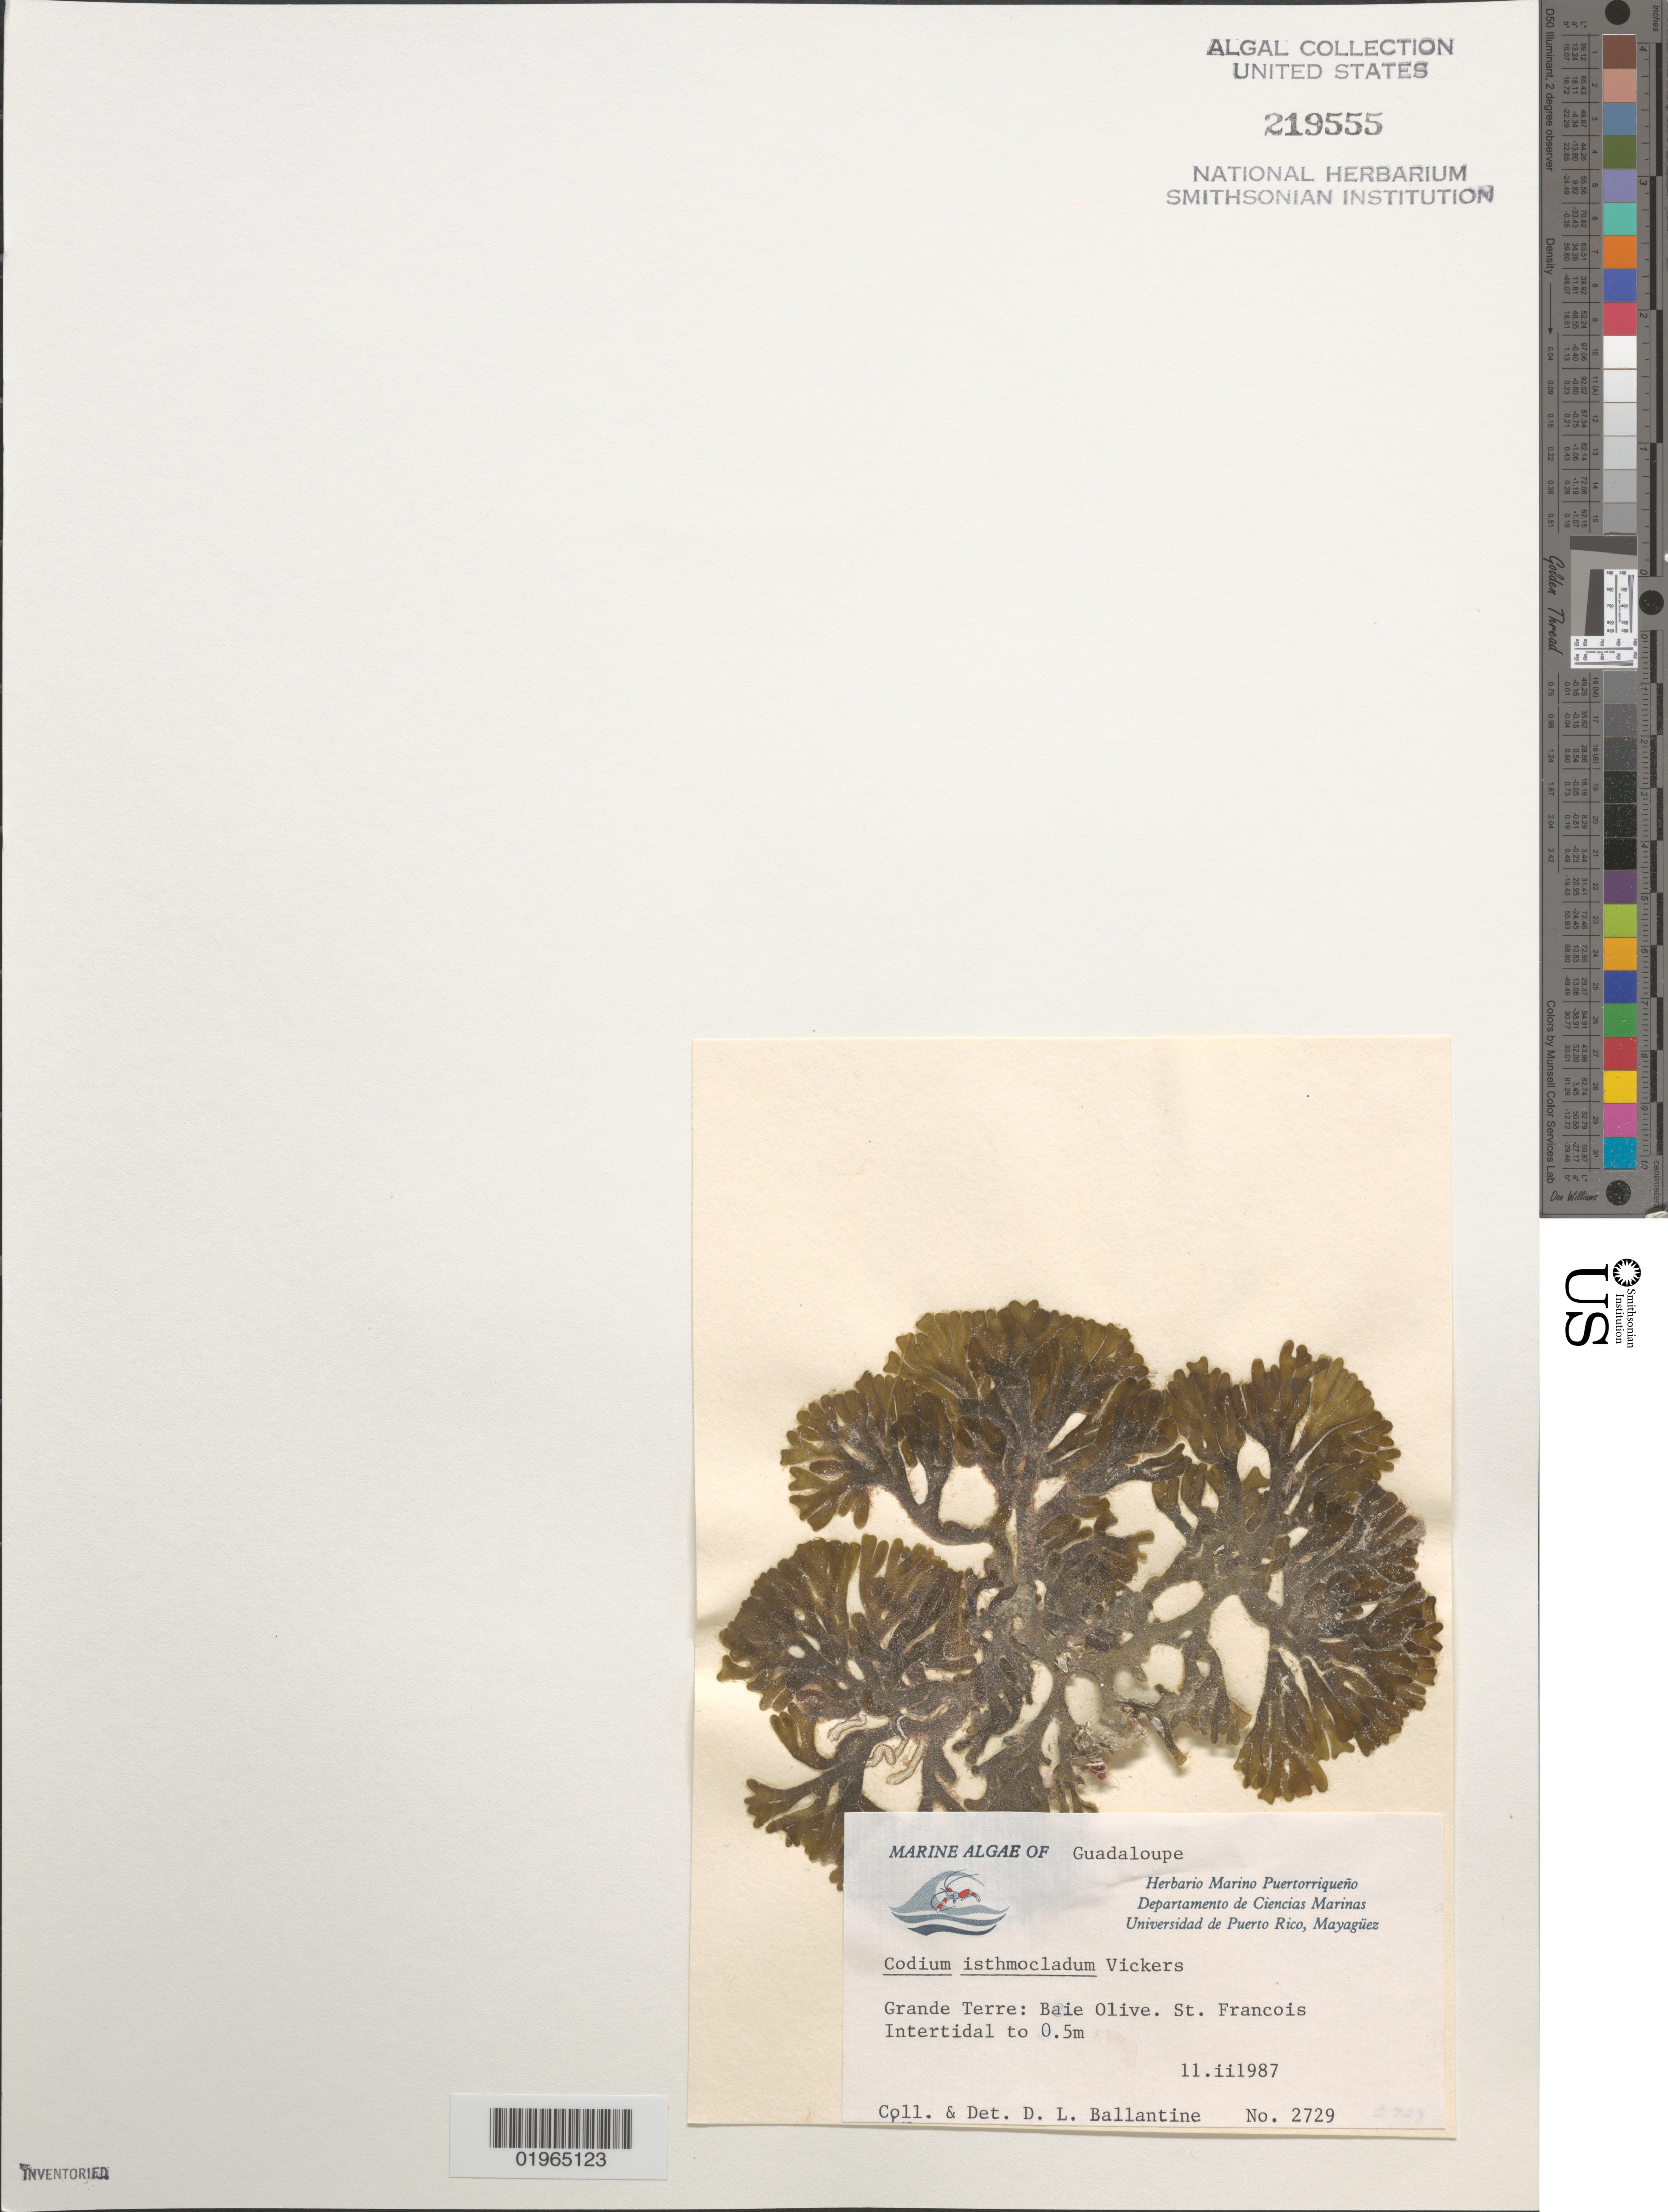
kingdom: Plantae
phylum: Chlorophyta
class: Ulvophyceae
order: Bryopsidales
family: Codiaceae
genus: Codium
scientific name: Codium isthmocladum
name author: Vickers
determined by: Ballantine, D. L.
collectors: D.L. Ballantine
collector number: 2729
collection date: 1987-02-11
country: Guadeloupe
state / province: Grande Terre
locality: St. Francois. Intertidal.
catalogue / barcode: US 219555